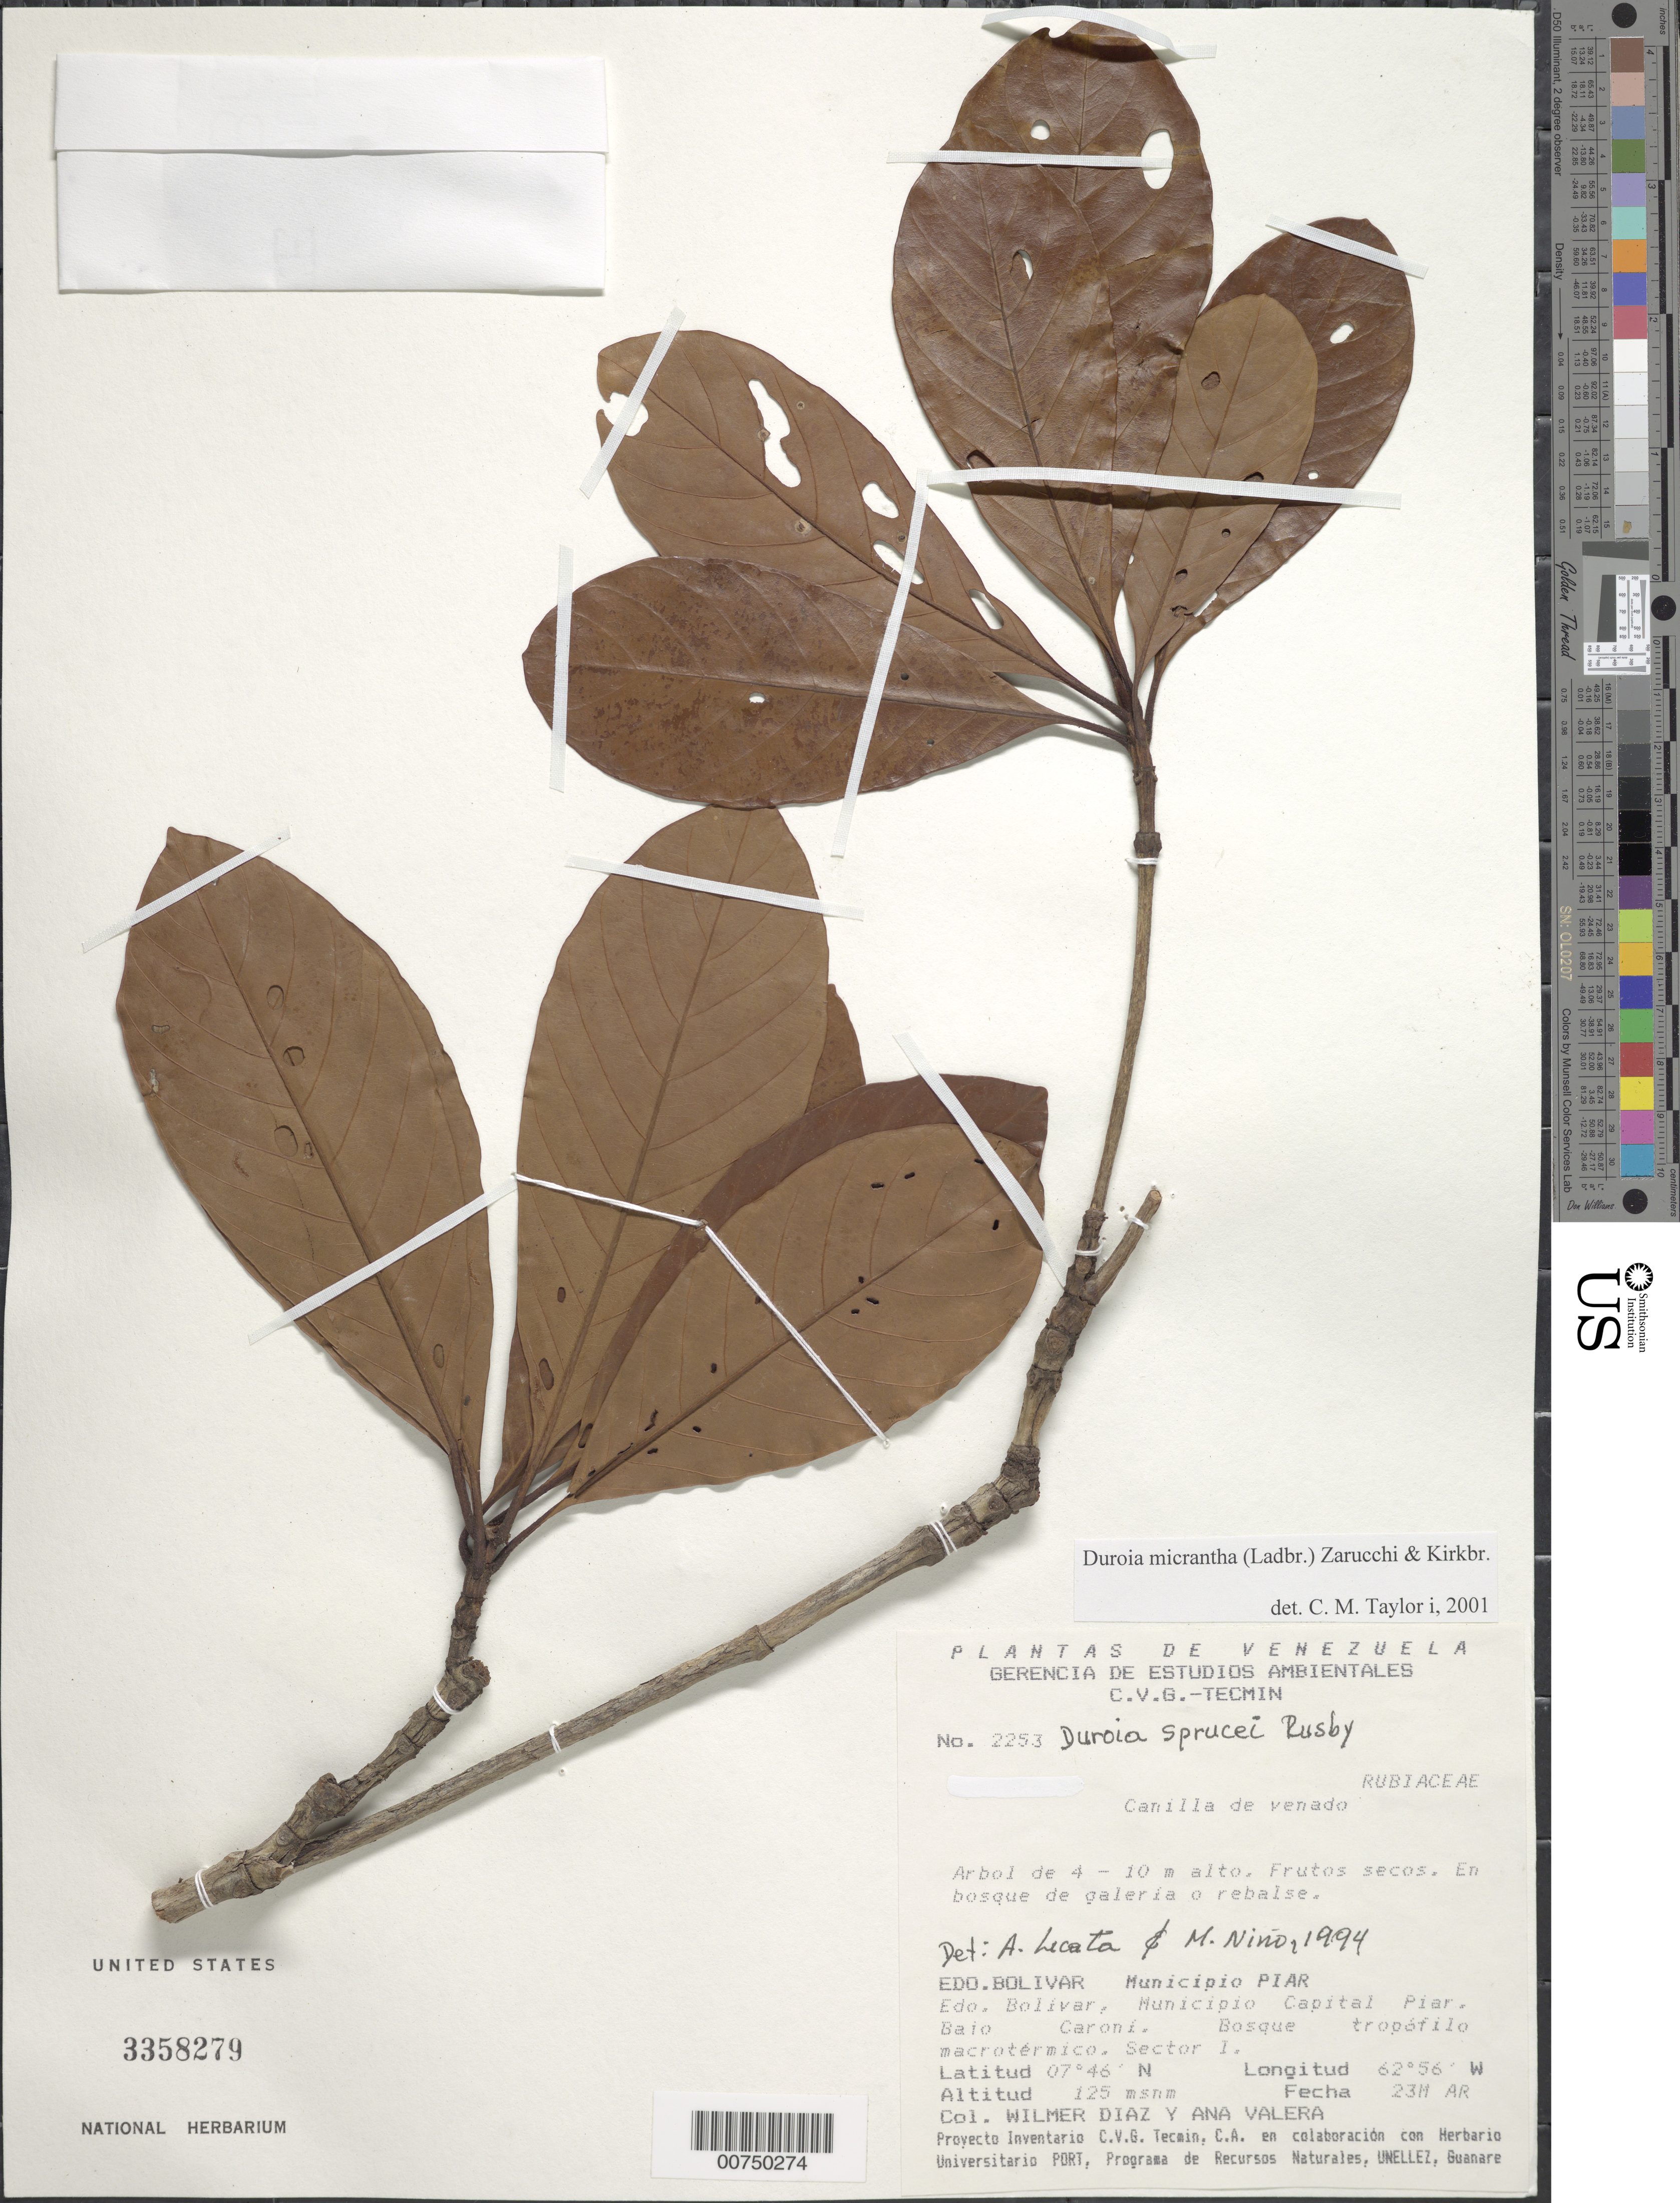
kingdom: Plantae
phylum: Tracheophyta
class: Magnoliopsida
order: Gentianales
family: Rubiaceae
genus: Duroia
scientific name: Duroia micrantha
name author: (Ladbr.) Zarucchi & J.H. Kirkbr.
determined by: Taylor, Charlotte M.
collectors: W. Díaz P. & A. Valera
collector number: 2253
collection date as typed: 23-Mar-94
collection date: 1994-03-23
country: Venezuela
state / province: Bolívar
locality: Mun. Piar, Mun. Capital Piar, Bajo Caroní, Sector I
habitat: Bosque tropofilo macrotermico; en bosque de galeria o rebalse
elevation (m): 125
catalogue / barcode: US 3358279